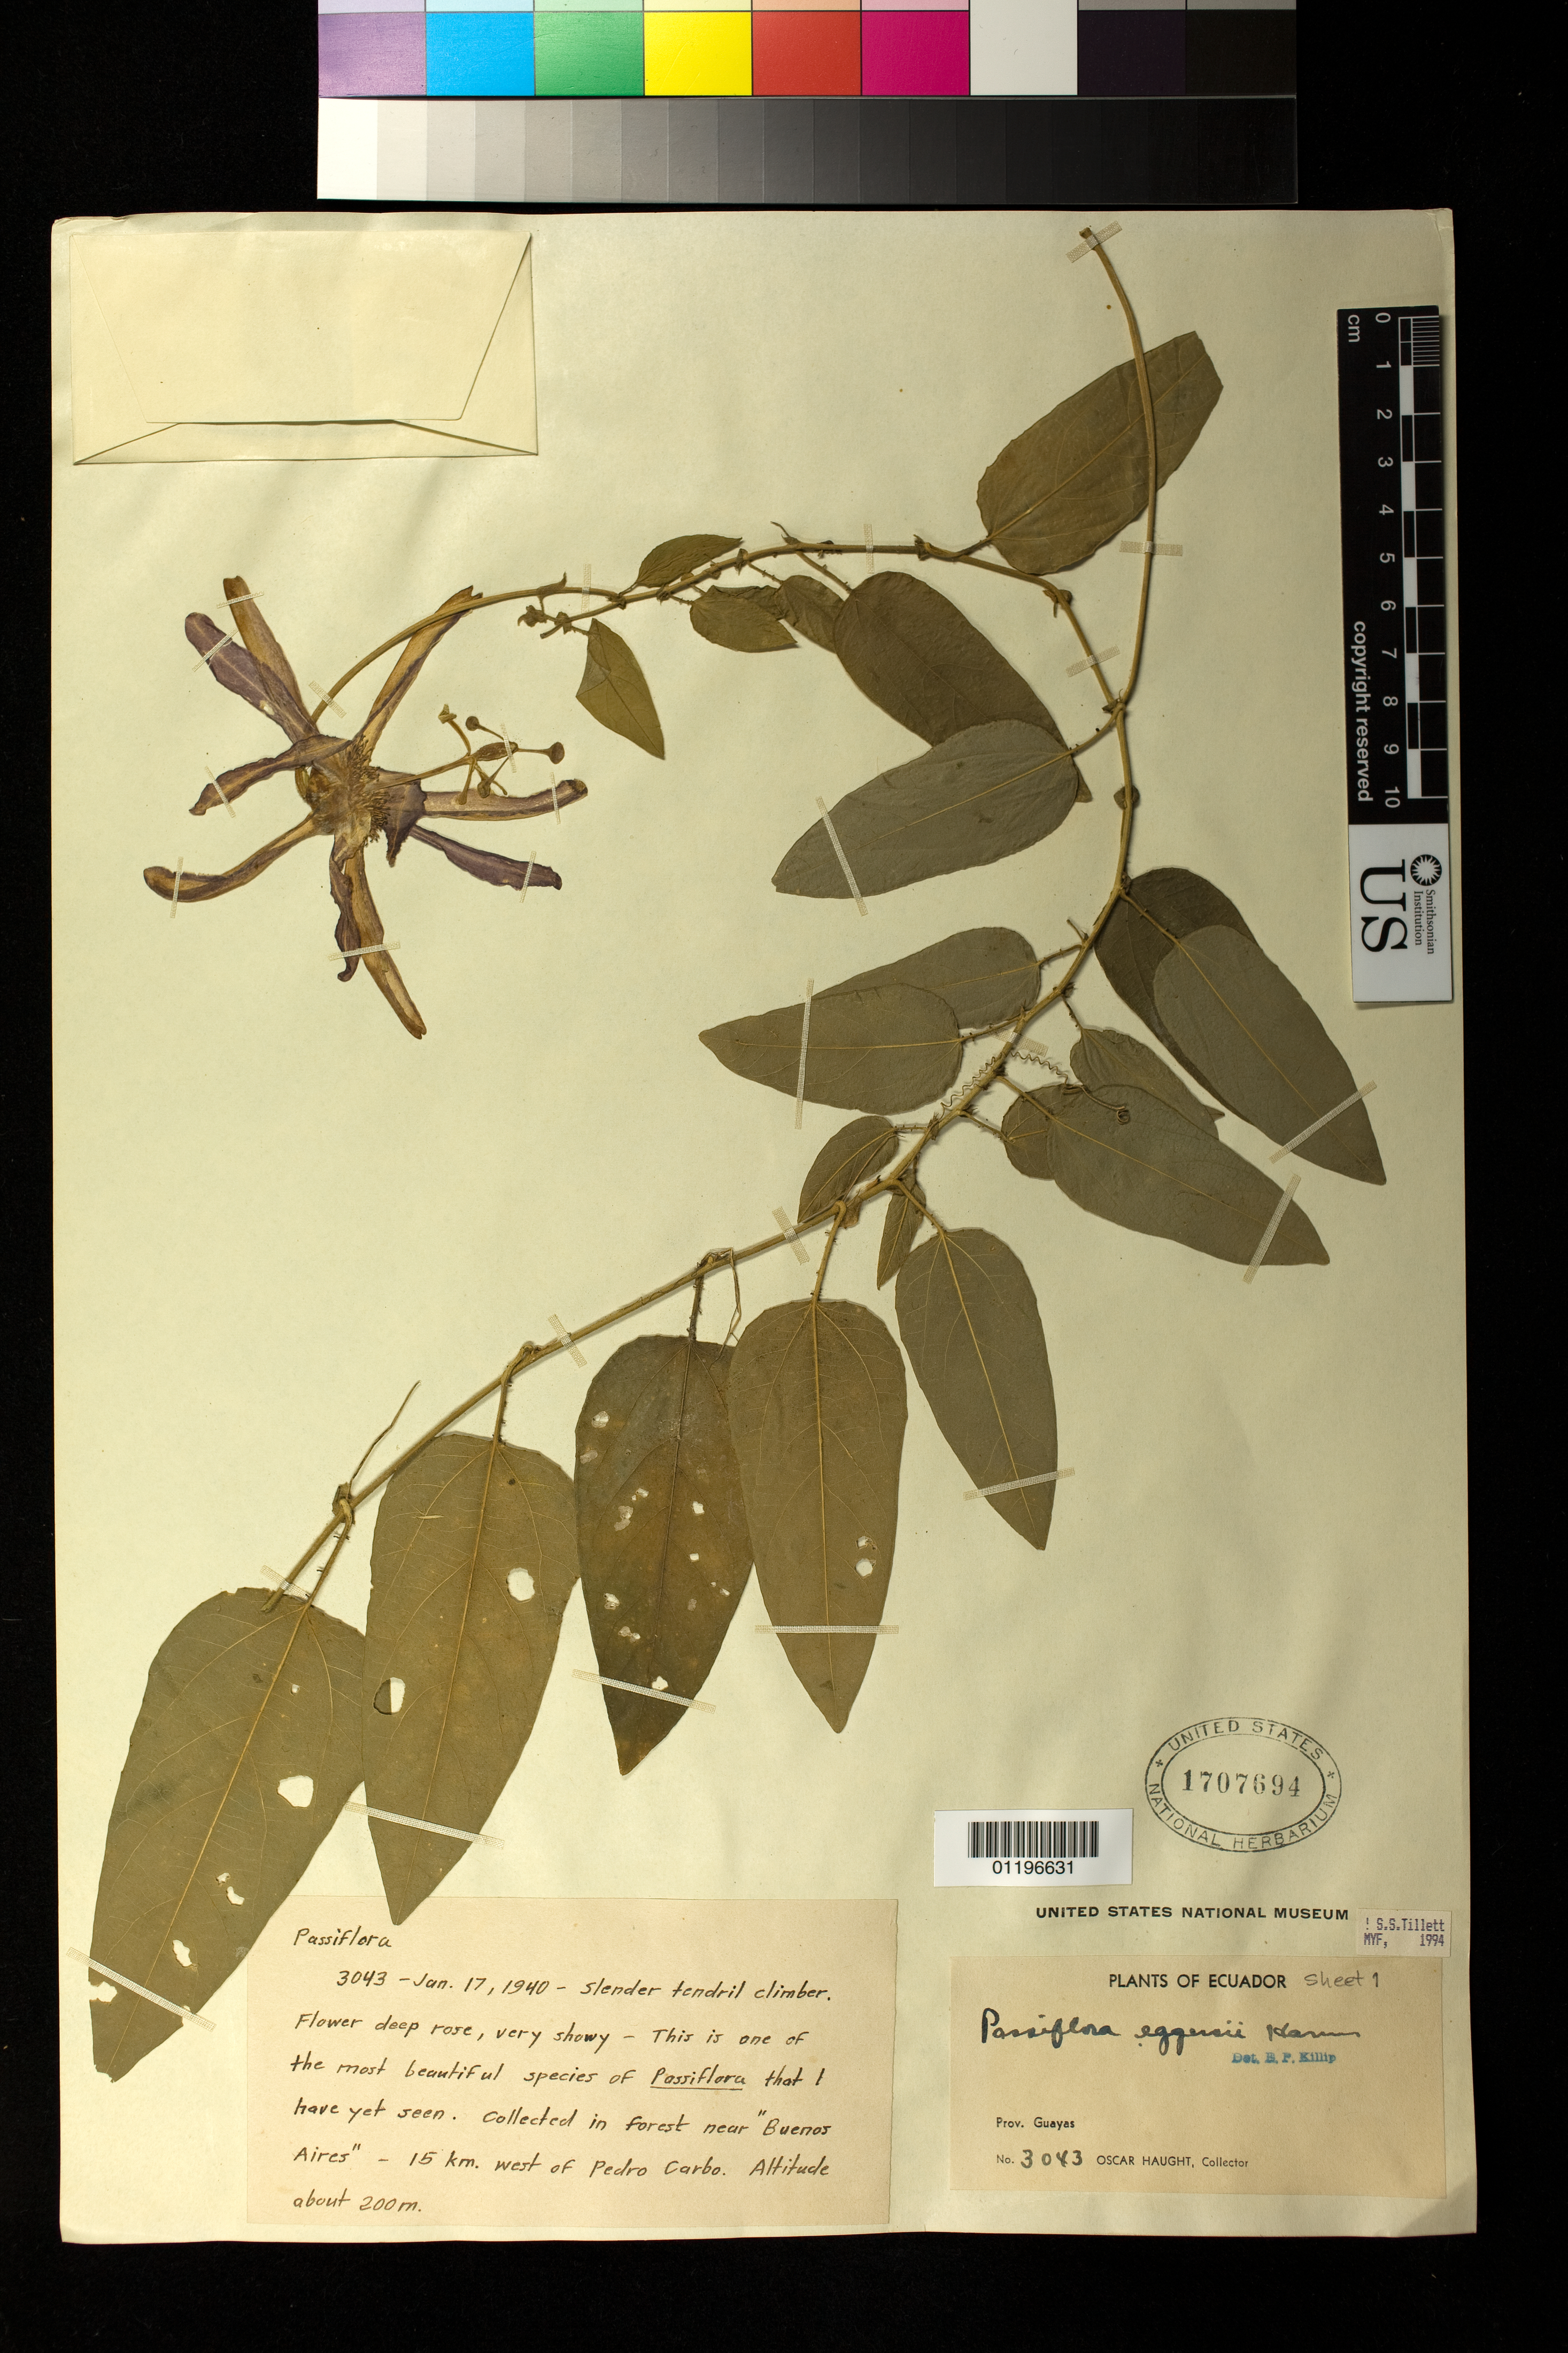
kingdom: Plantae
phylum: Tracheophyta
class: Magnoliopsida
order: Malpighiales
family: Passifloraceae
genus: Passiflora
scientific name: Passiflora eggersii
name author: Harms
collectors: O. L. Haught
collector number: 3043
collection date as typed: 17 Jan 1940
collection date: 1940-01-17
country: Ecuador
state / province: Guayas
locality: Prov. Guayas. Collected in forest near "Buenos Aires" - 15 km. west of Pedro Carbo.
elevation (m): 200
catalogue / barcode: US 1707694